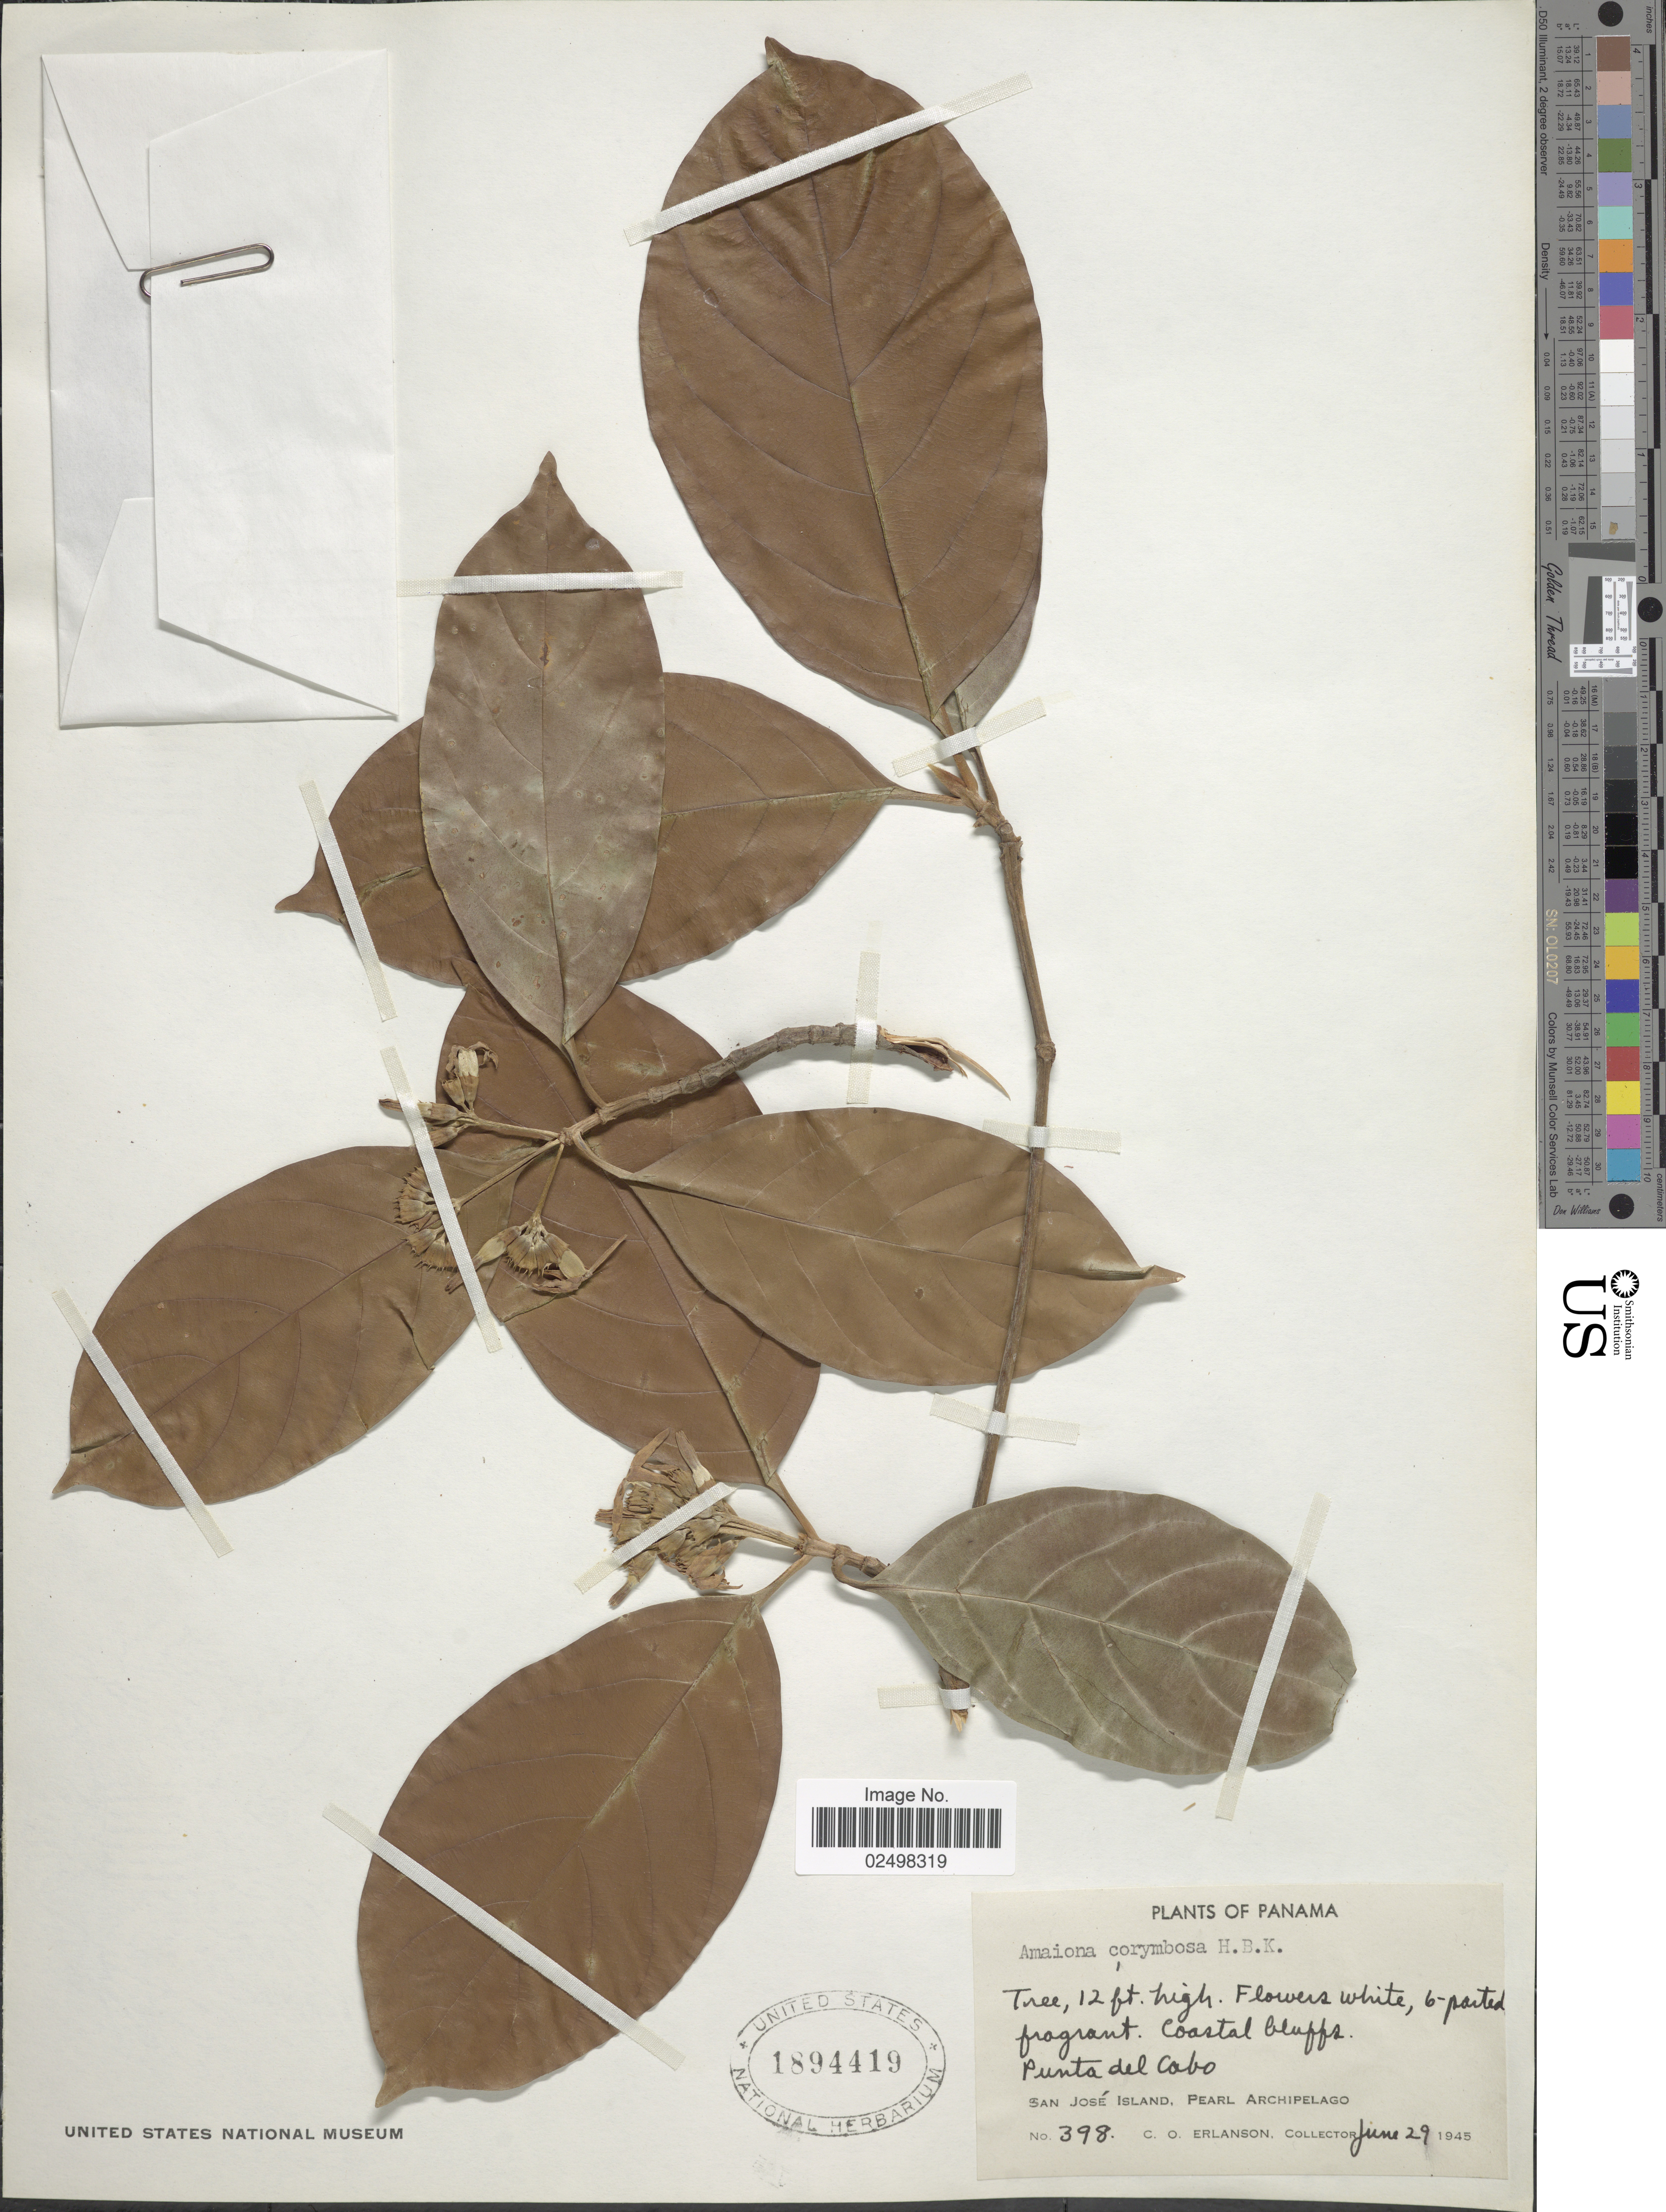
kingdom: Plantae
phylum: Tracheophyta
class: Magnoliopsida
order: Gentianales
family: Rubiaceae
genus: Amaioua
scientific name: Amaioua corymbosa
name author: Kunth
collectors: C. O. Erlanson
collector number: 398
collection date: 1945-06-29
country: Panama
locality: San Jose Island, Pearl Archipelago. Punta Del Cabo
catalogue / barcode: US 1894419